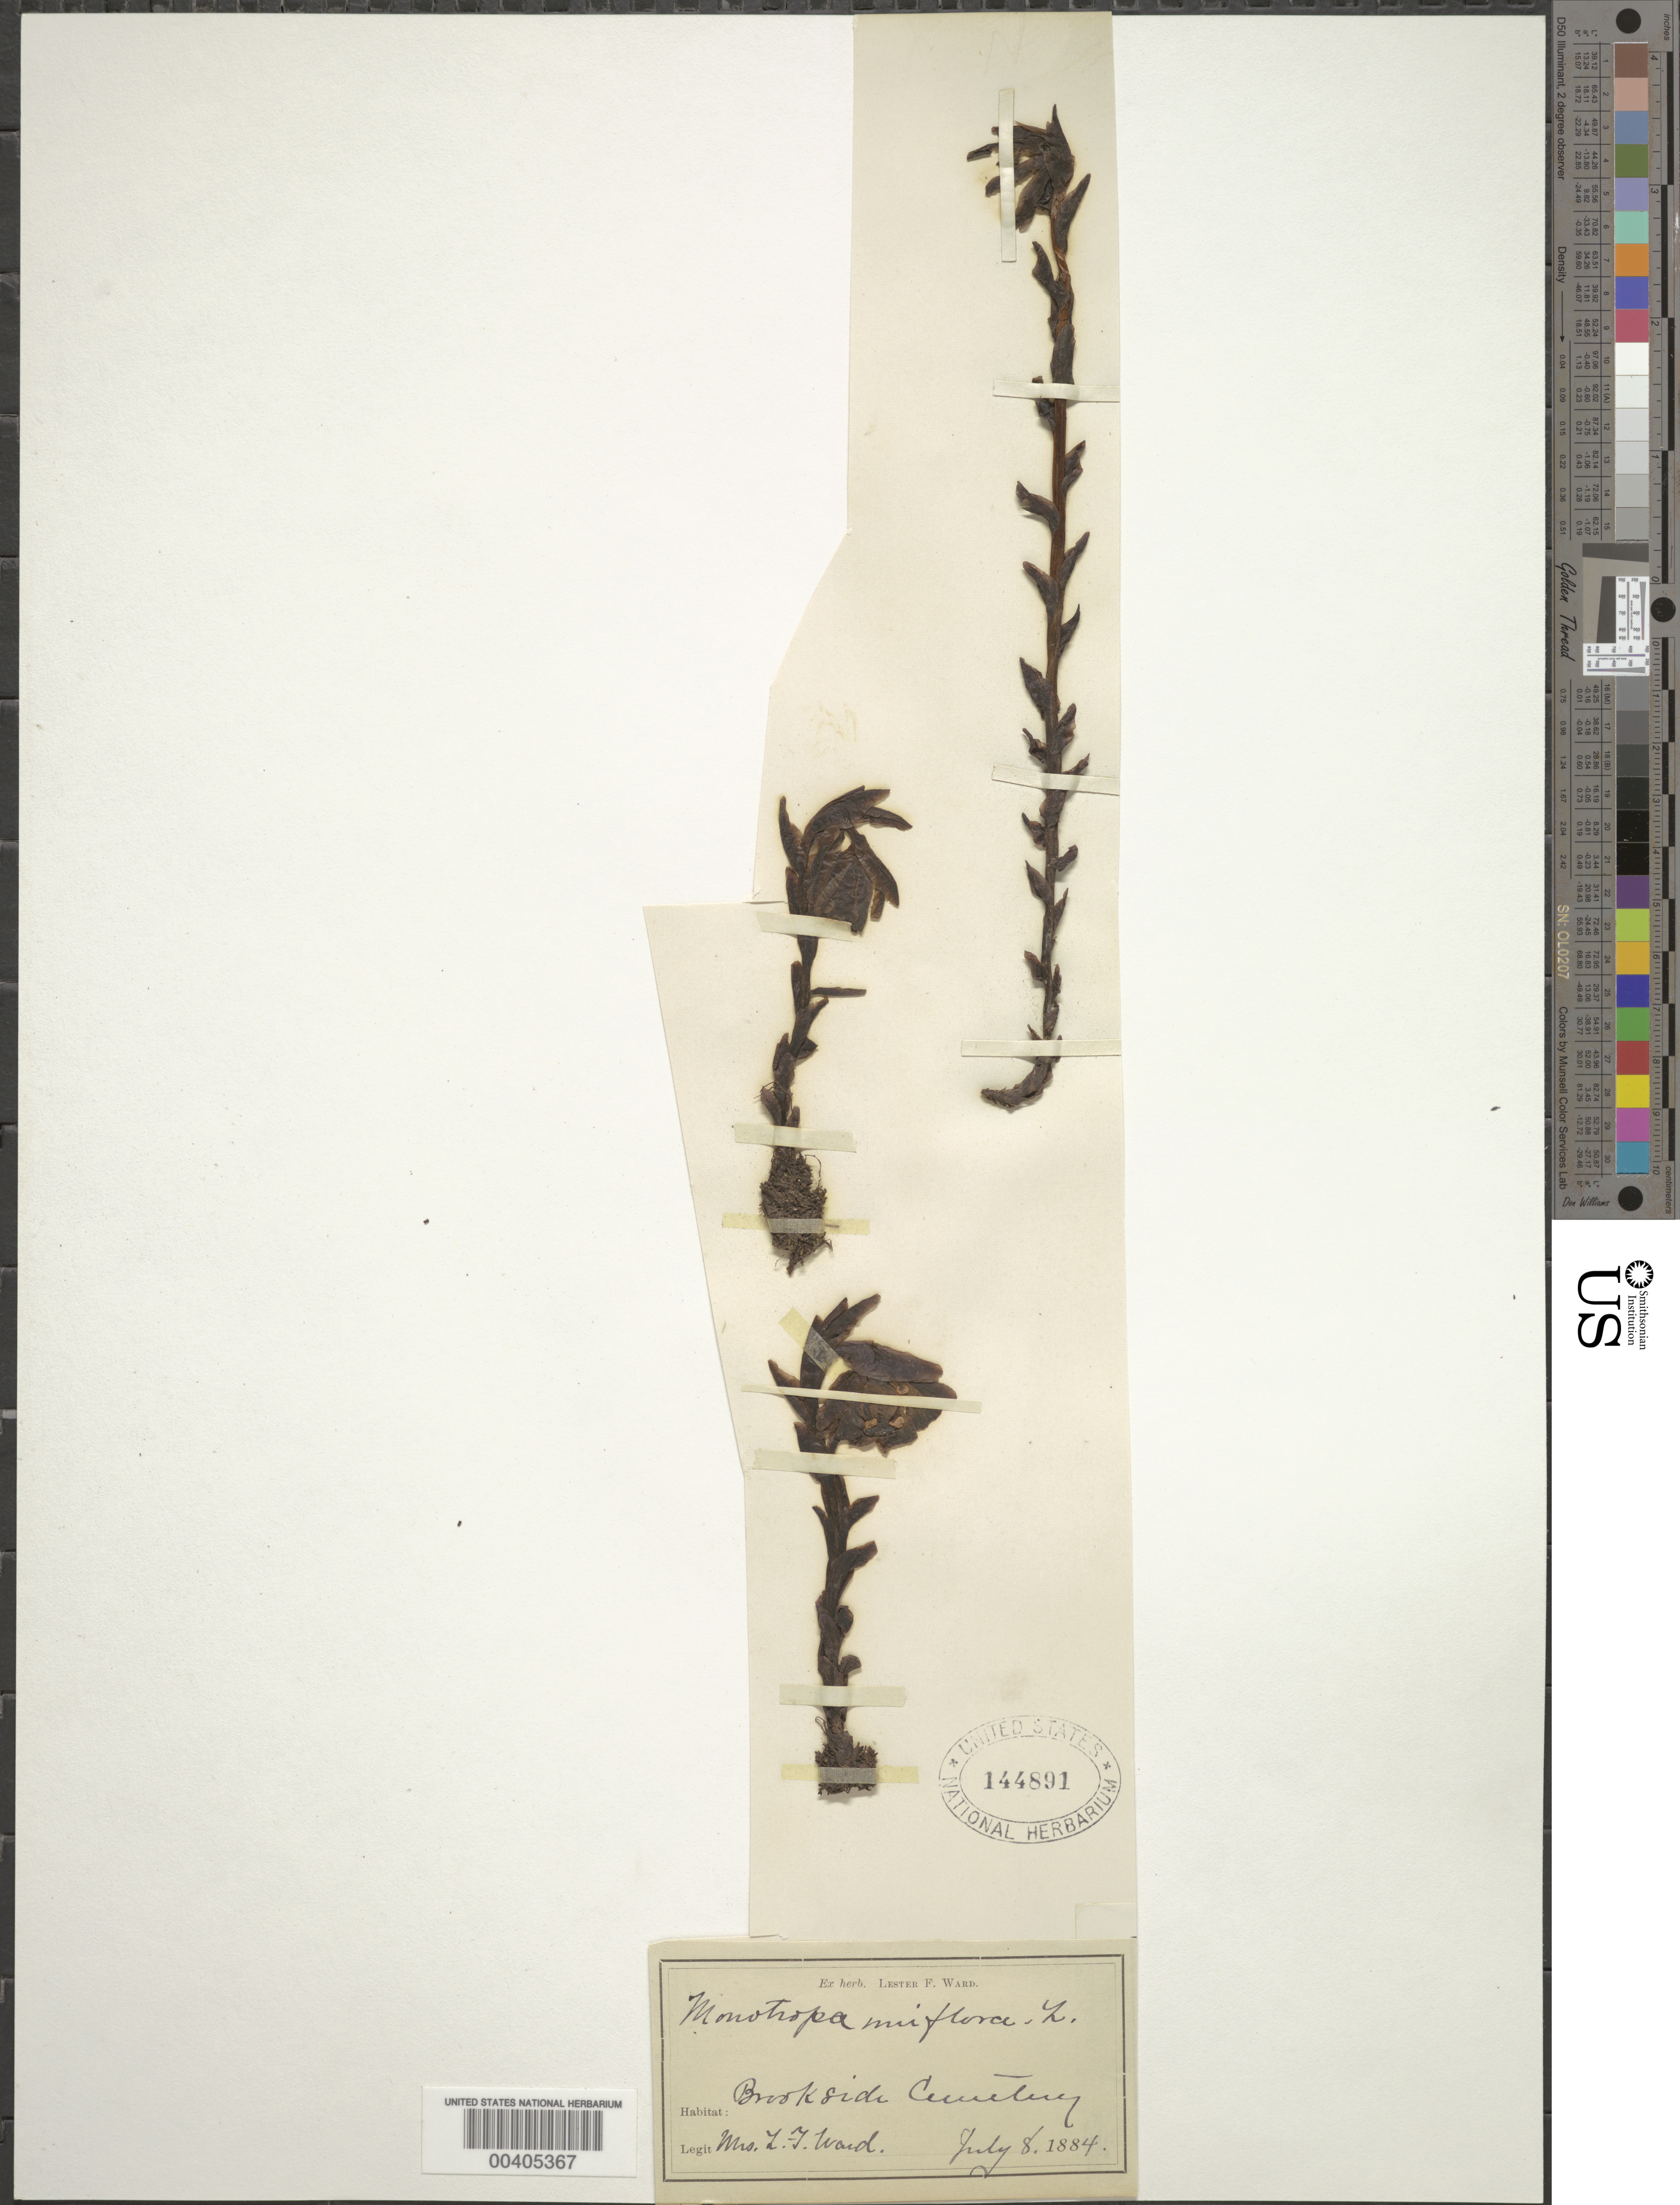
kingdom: Plantae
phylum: Tracheophyta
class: Magnoliopsida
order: Ericales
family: Ericaceae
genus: Monotropa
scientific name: Monotropa uniflora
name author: L.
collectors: Mrs. L. F. Ward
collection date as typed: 08 Jul 1884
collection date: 1884-07-08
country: United States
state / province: Maryland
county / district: Montgomery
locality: Brookside Cemetery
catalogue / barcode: US 144891